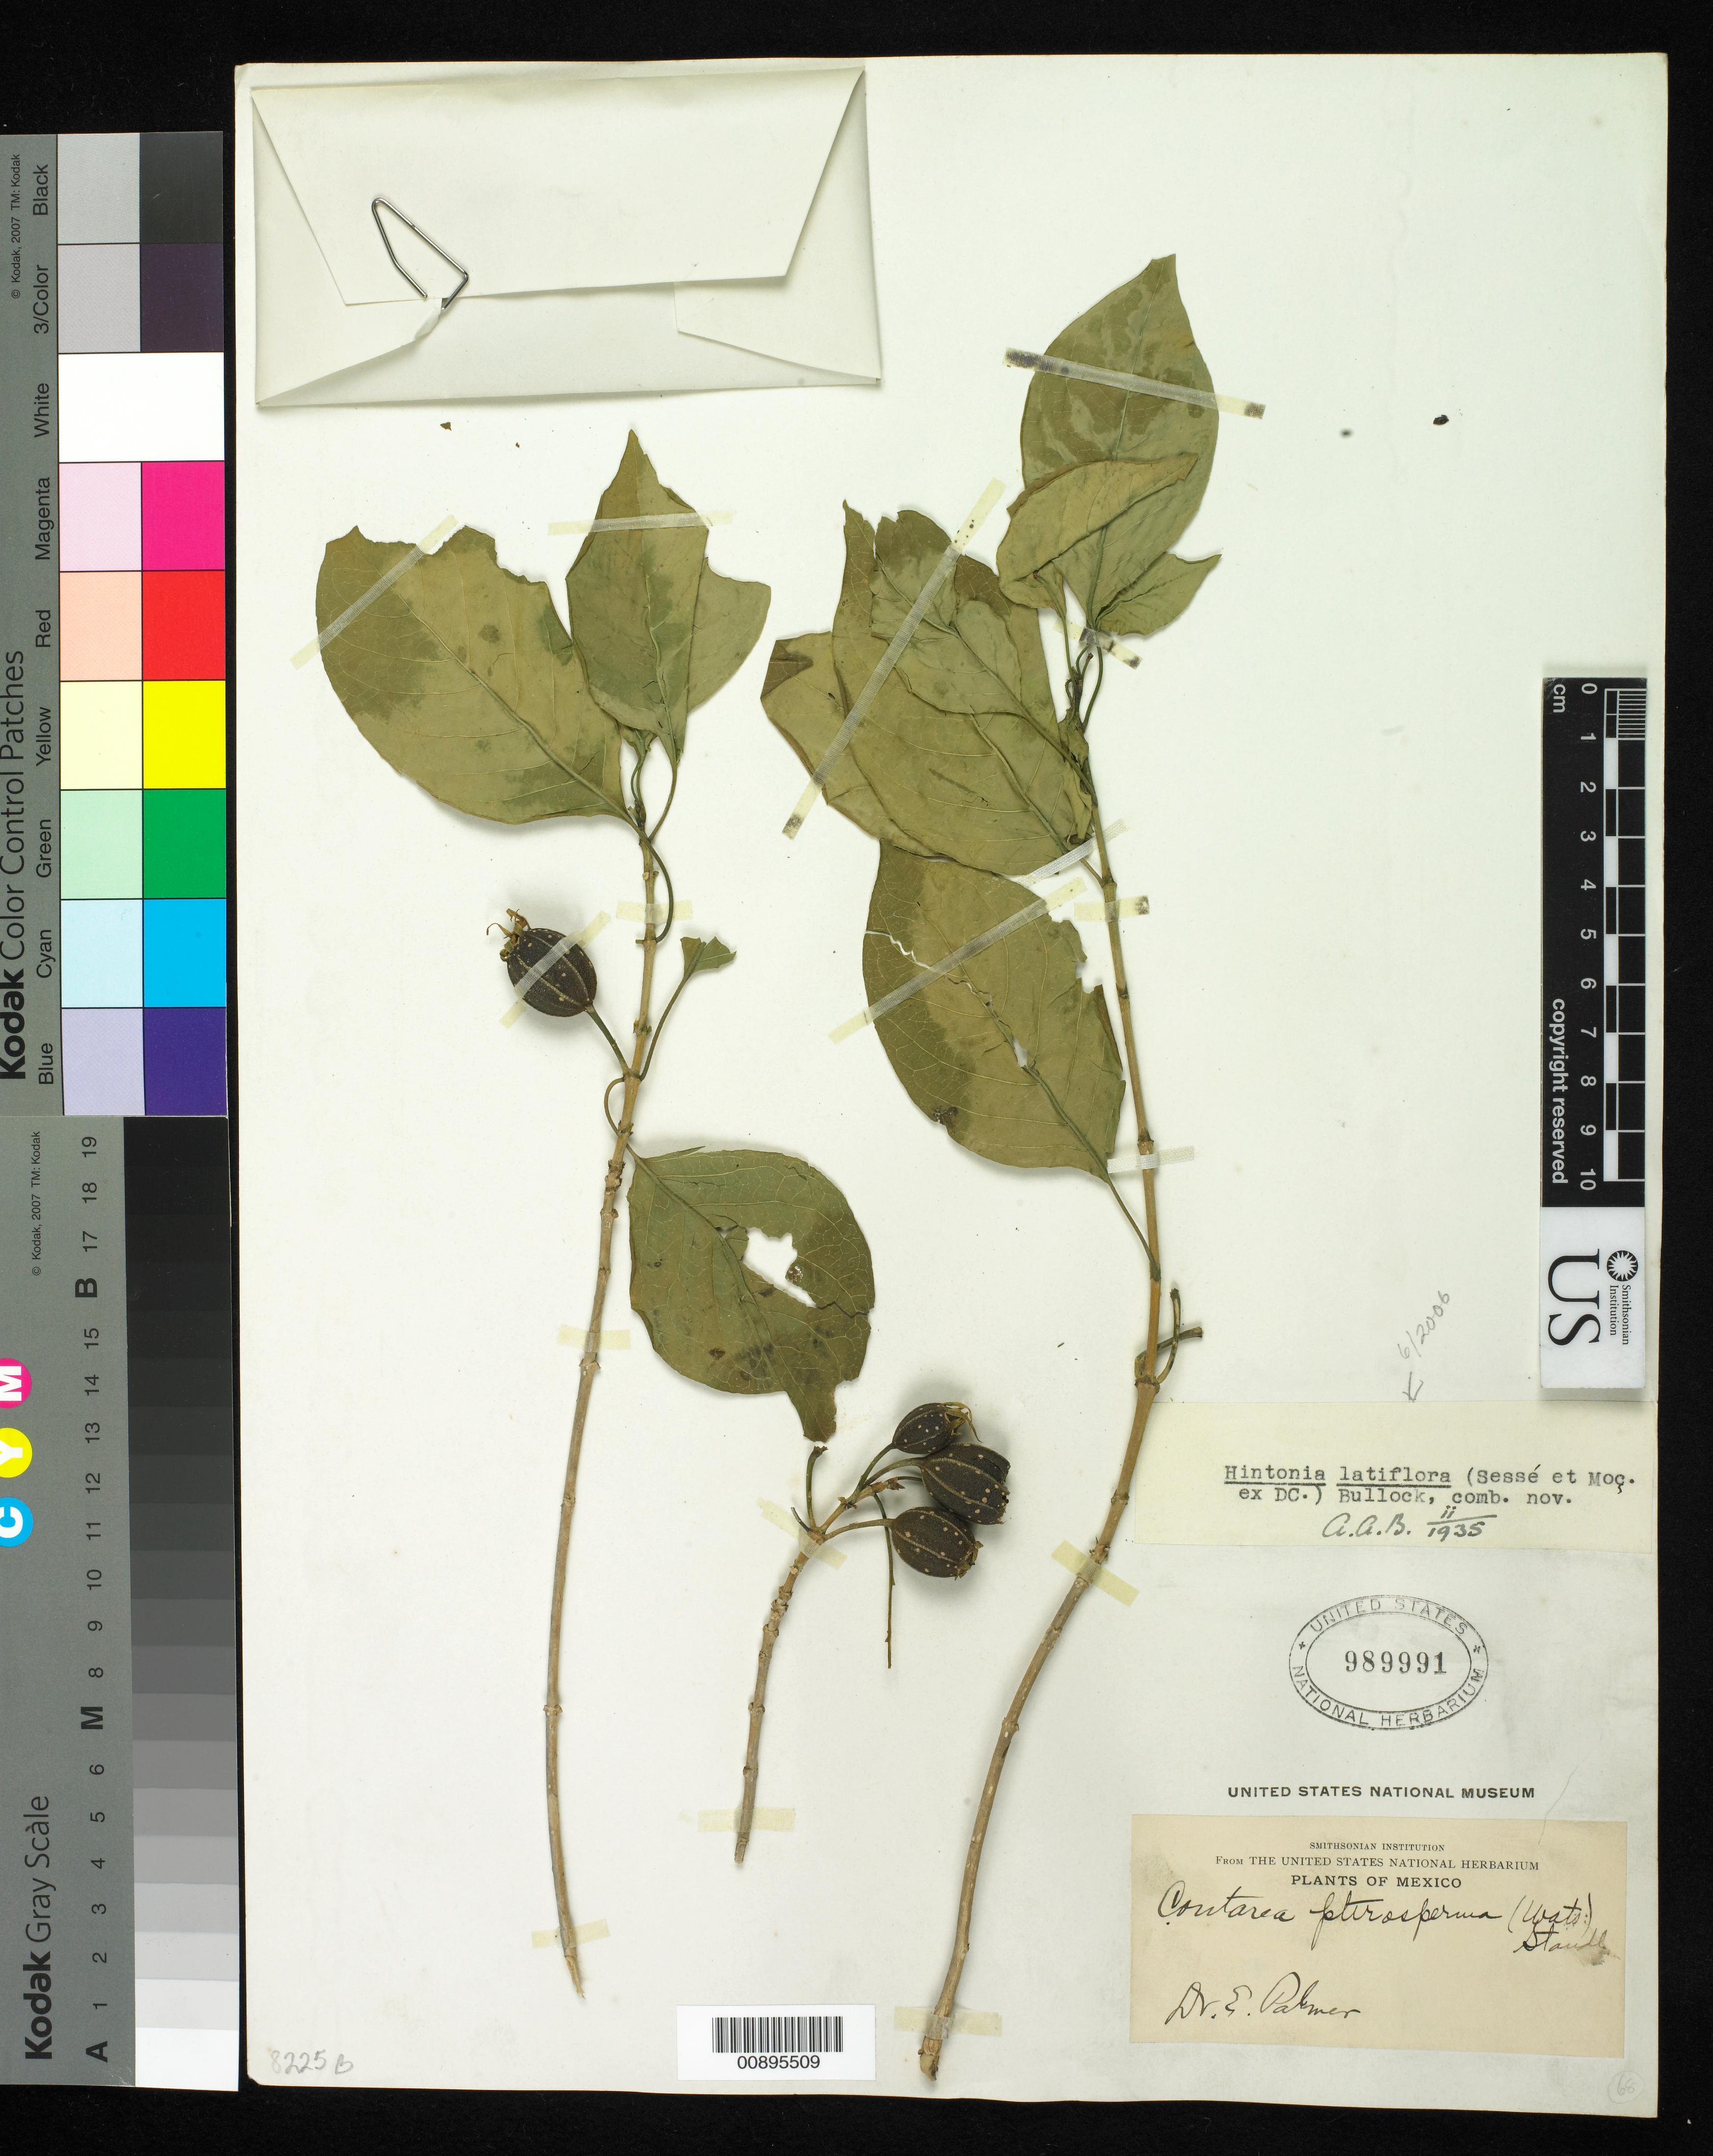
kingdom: Plantae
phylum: Tracheophyta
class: Magnoliopsida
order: Gentianales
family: Rubiaceae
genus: Hintonia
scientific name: Hintonia latiflora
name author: (Sessé & Moc. ex DC.) Bullock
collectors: E. Palmer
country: Mexico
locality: Mexico.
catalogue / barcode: US 989991